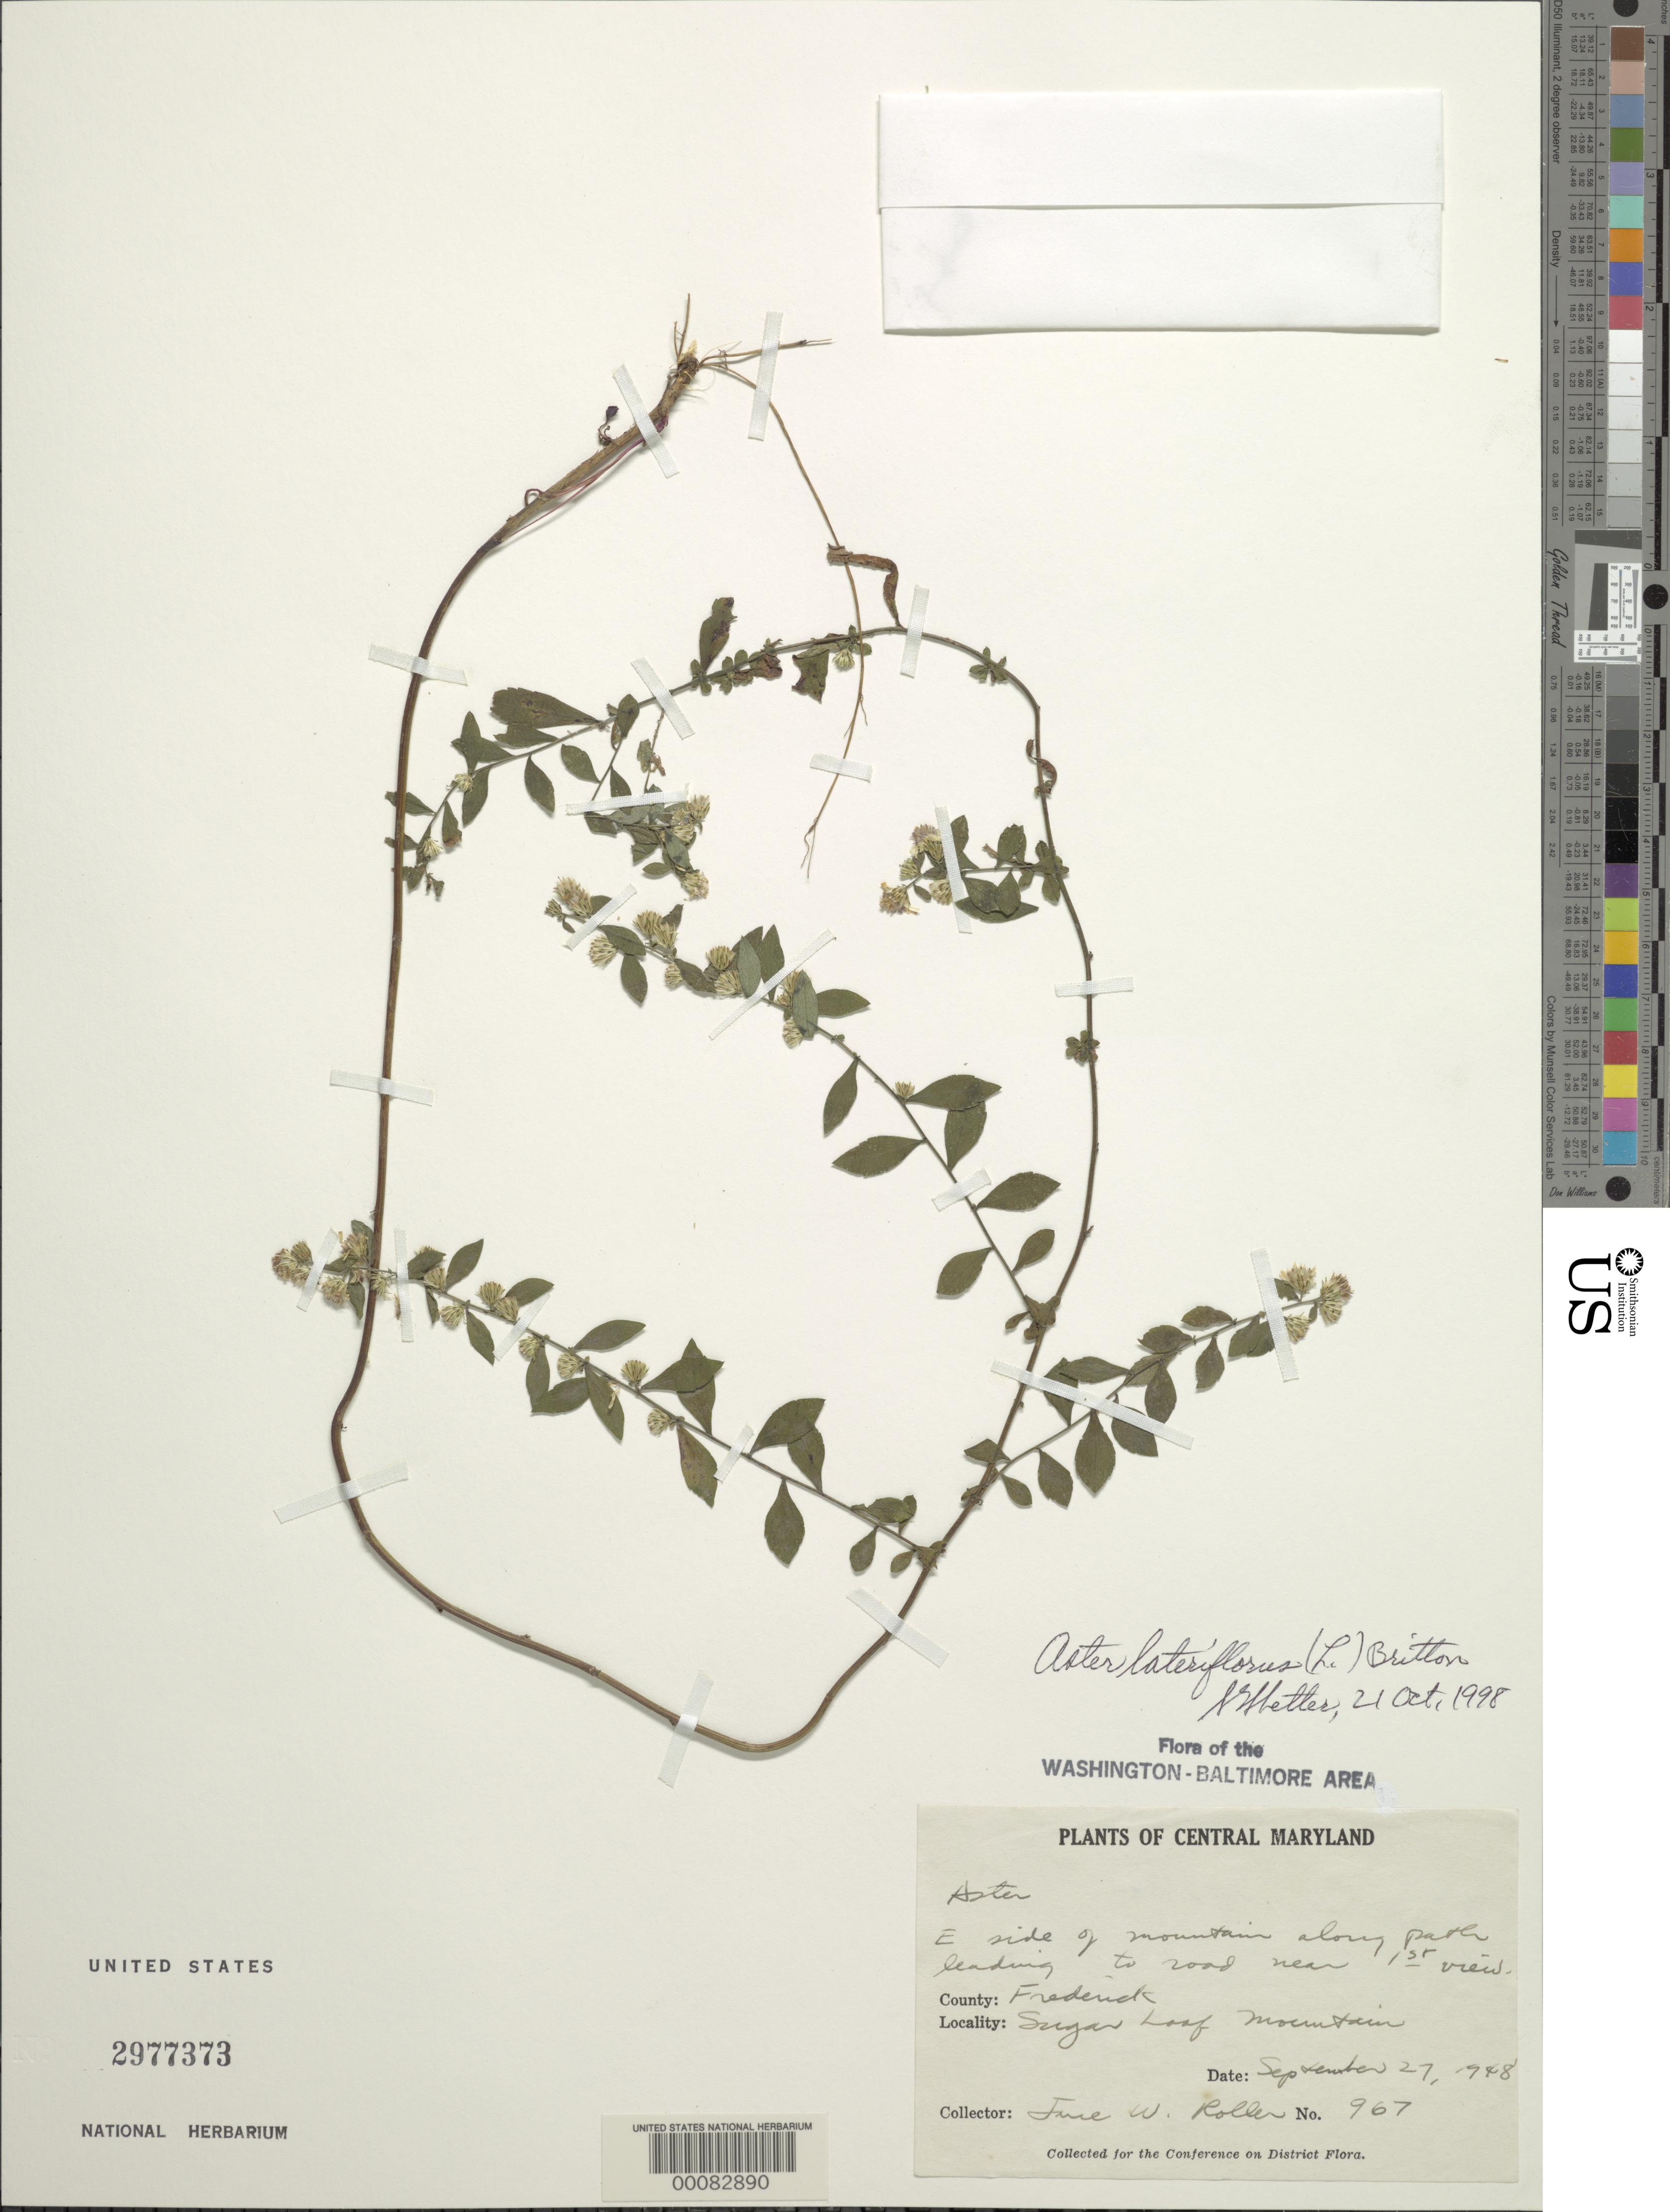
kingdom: Plantae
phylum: Tracheophyta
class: Magnoliopsida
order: Asterales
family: Asteraceae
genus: Symphyotrichum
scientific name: Symphyotrichum lateriflorum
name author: (L.) Á. Löve & D. Löve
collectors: J. W. Roller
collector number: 967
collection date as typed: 27 Sep 1948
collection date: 1948-09-27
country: United States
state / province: Maryland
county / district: Frederick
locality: East side of Sugar Loaf Mountain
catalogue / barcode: US 2977373